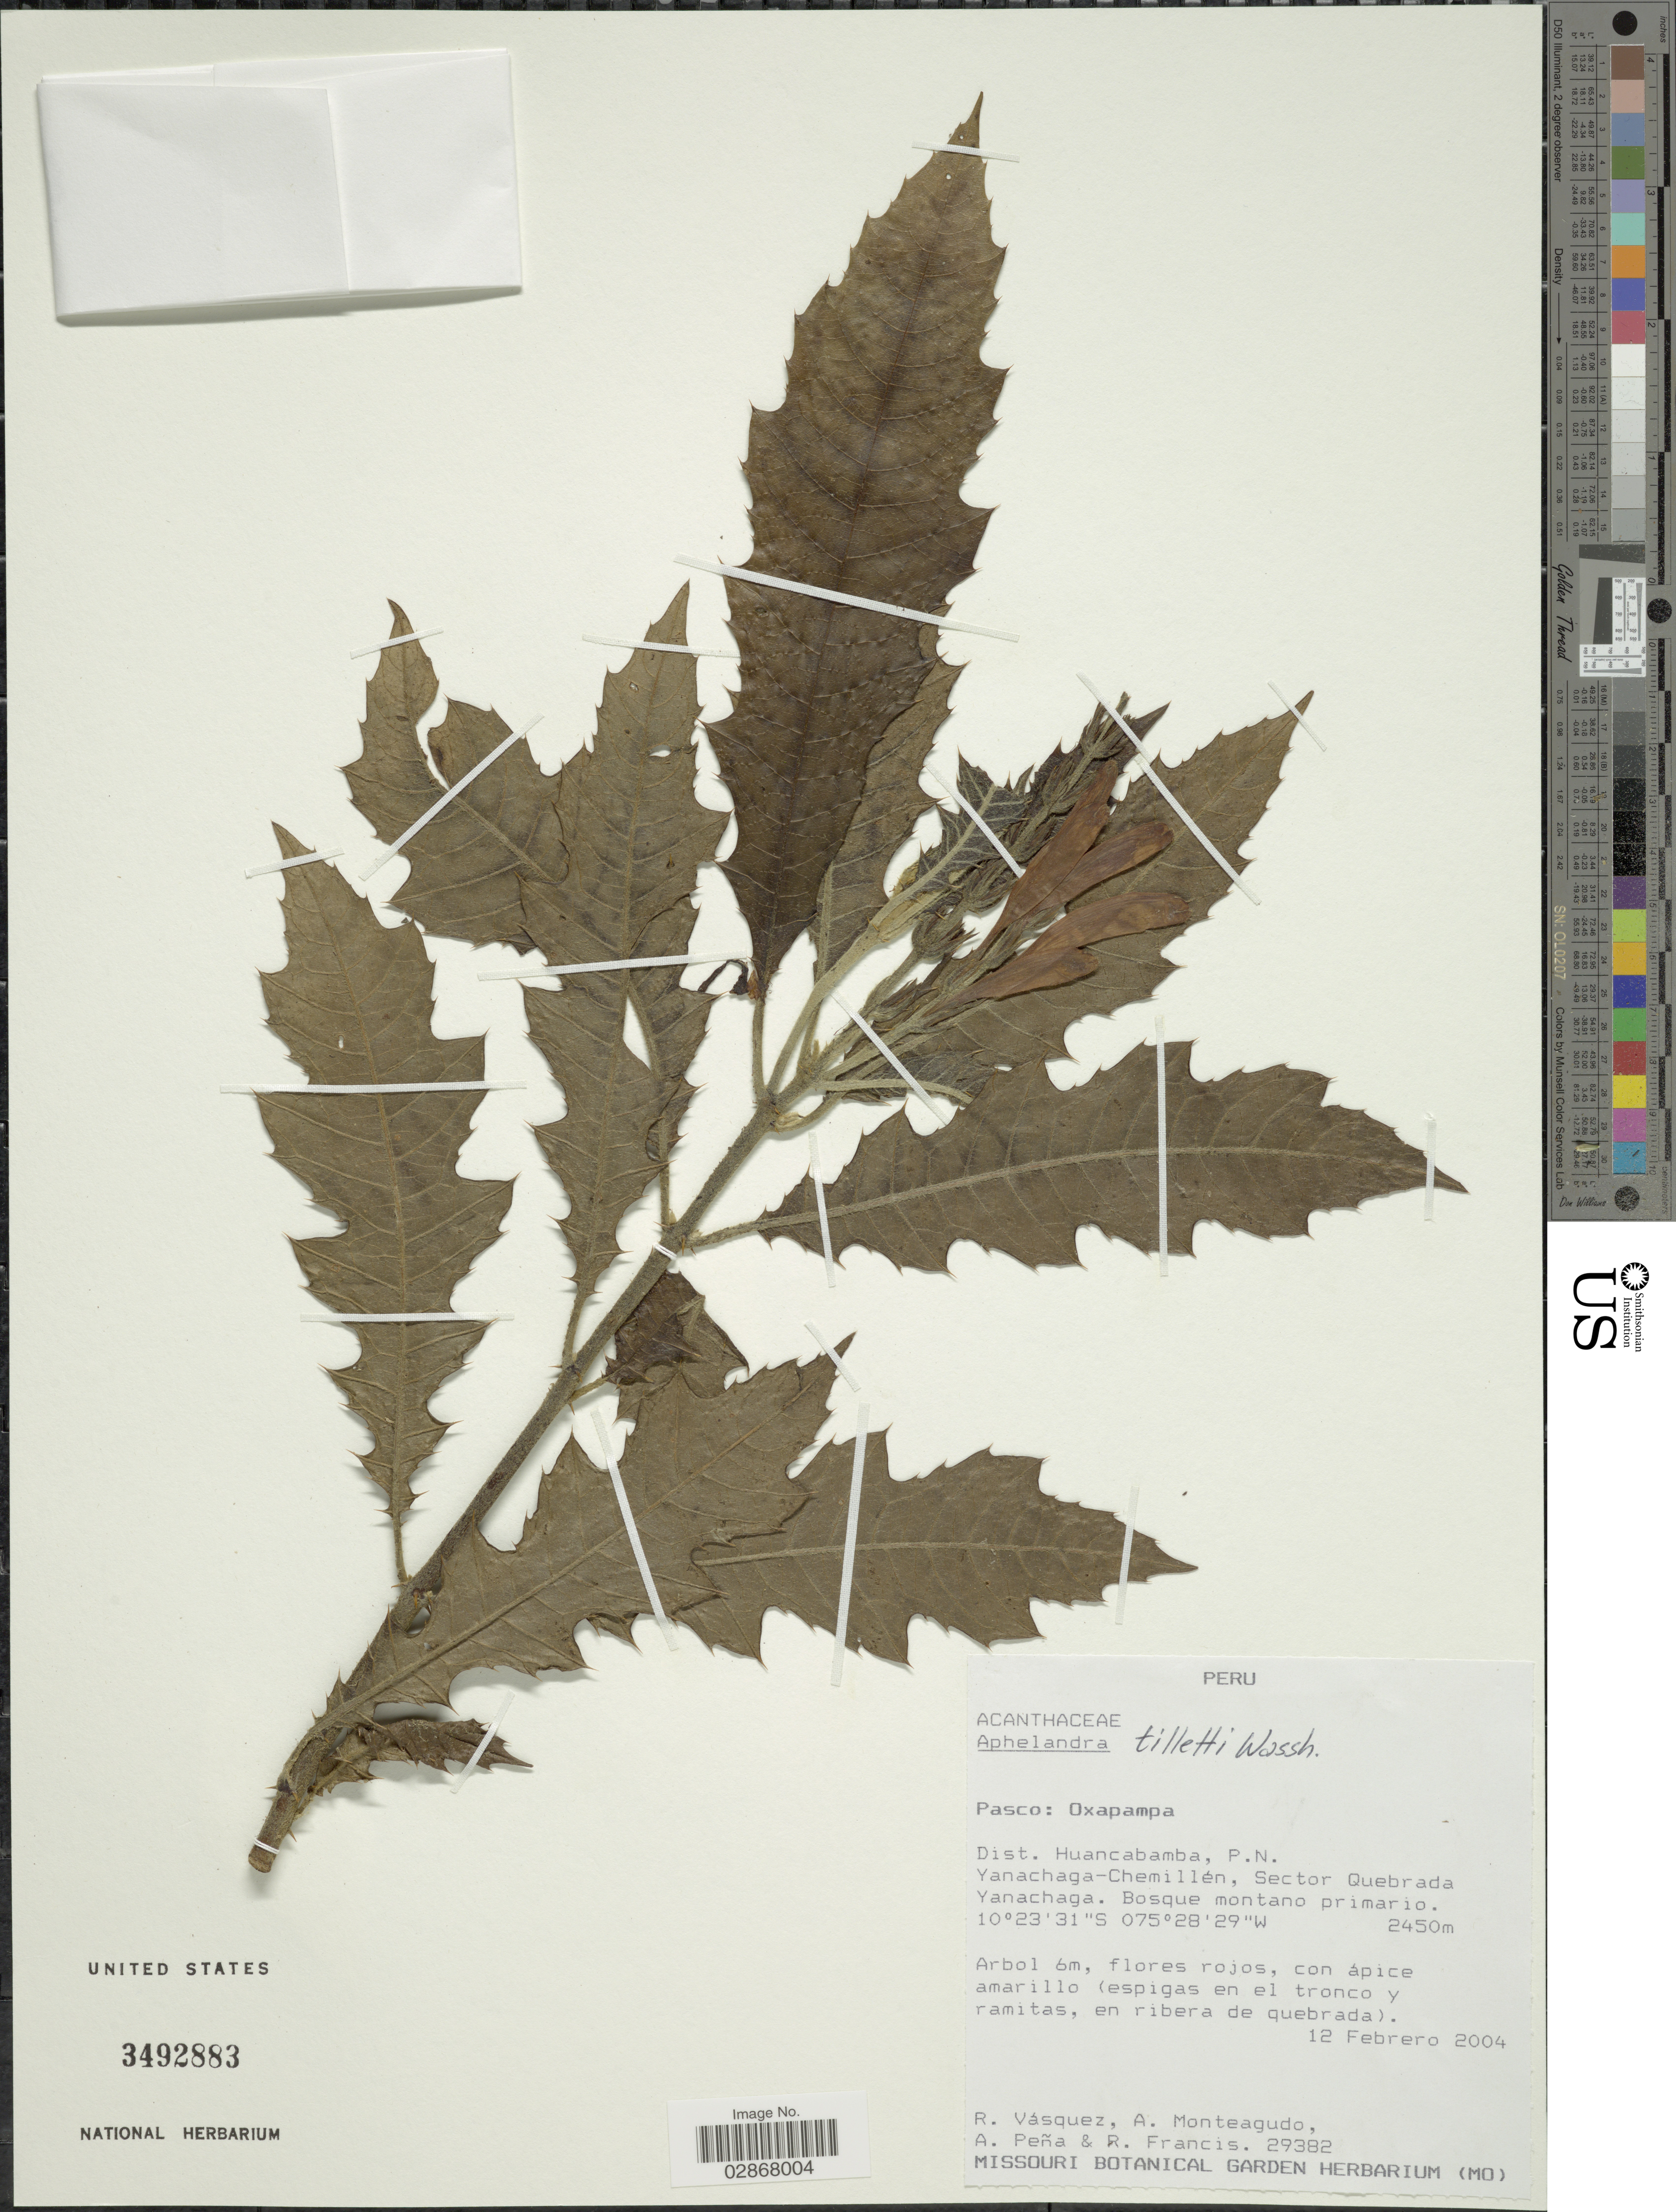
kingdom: Plantae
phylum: Tracheophyta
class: Magnoliopsida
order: Lamiales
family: Acanthaceae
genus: Aphelandra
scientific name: Aphelandra tillettii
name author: Wassh.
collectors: R. Vásquez, A. Monteagudo, A. Peña & R. Francis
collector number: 29382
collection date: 2004-02-12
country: Peru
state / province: Pasco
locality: Oxapampa. Dist. Huancabamba, P.N. Yanachaga-Chemillén, Sector Quebrada Yanachaga.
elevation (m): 2450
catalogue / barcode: US 3492883